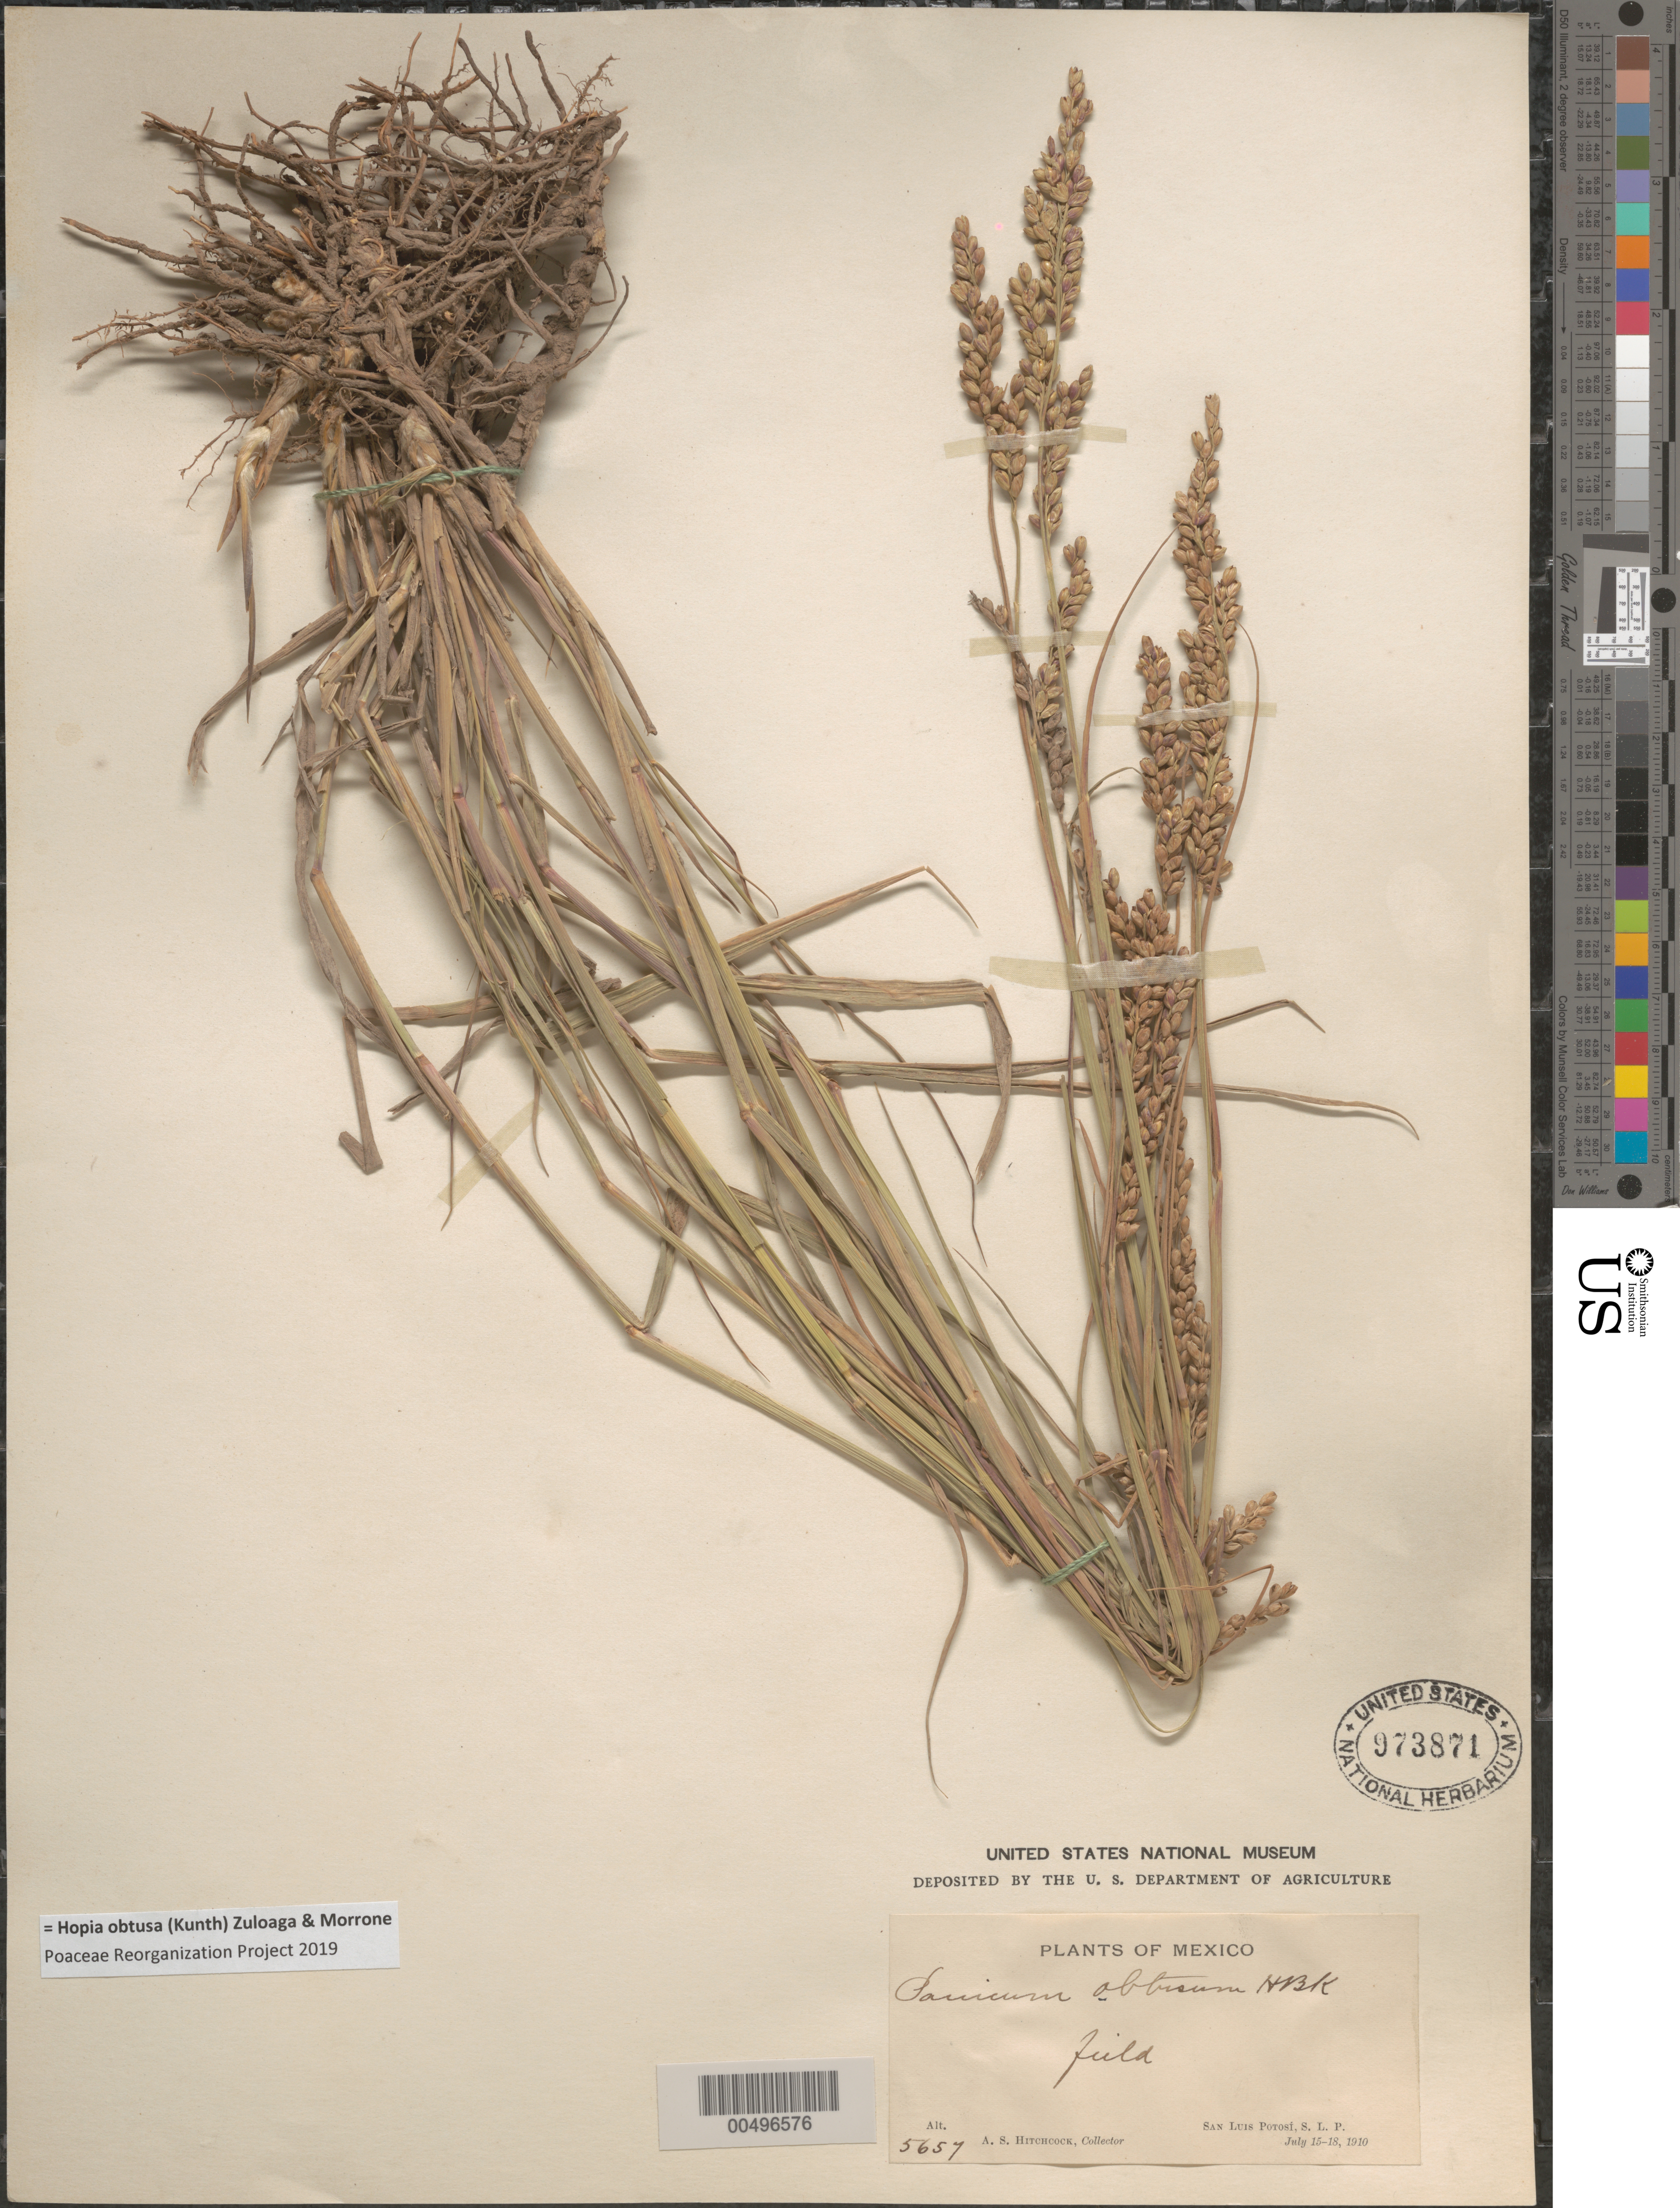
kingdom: Plantae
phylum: Tracheophyta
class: Liliopsida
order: Poales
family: Poaceae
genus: Panicum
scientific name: Panicum obtusum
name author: Kunth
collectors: A. S. Hitchcock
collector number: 5657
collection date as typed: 15 Jul 1910 to 18 Jul 1910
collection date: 1910-07-15/1910-07-18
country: Mexico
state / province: San Luis Potosi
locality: San Luis Potos¡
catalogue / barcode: US 973871